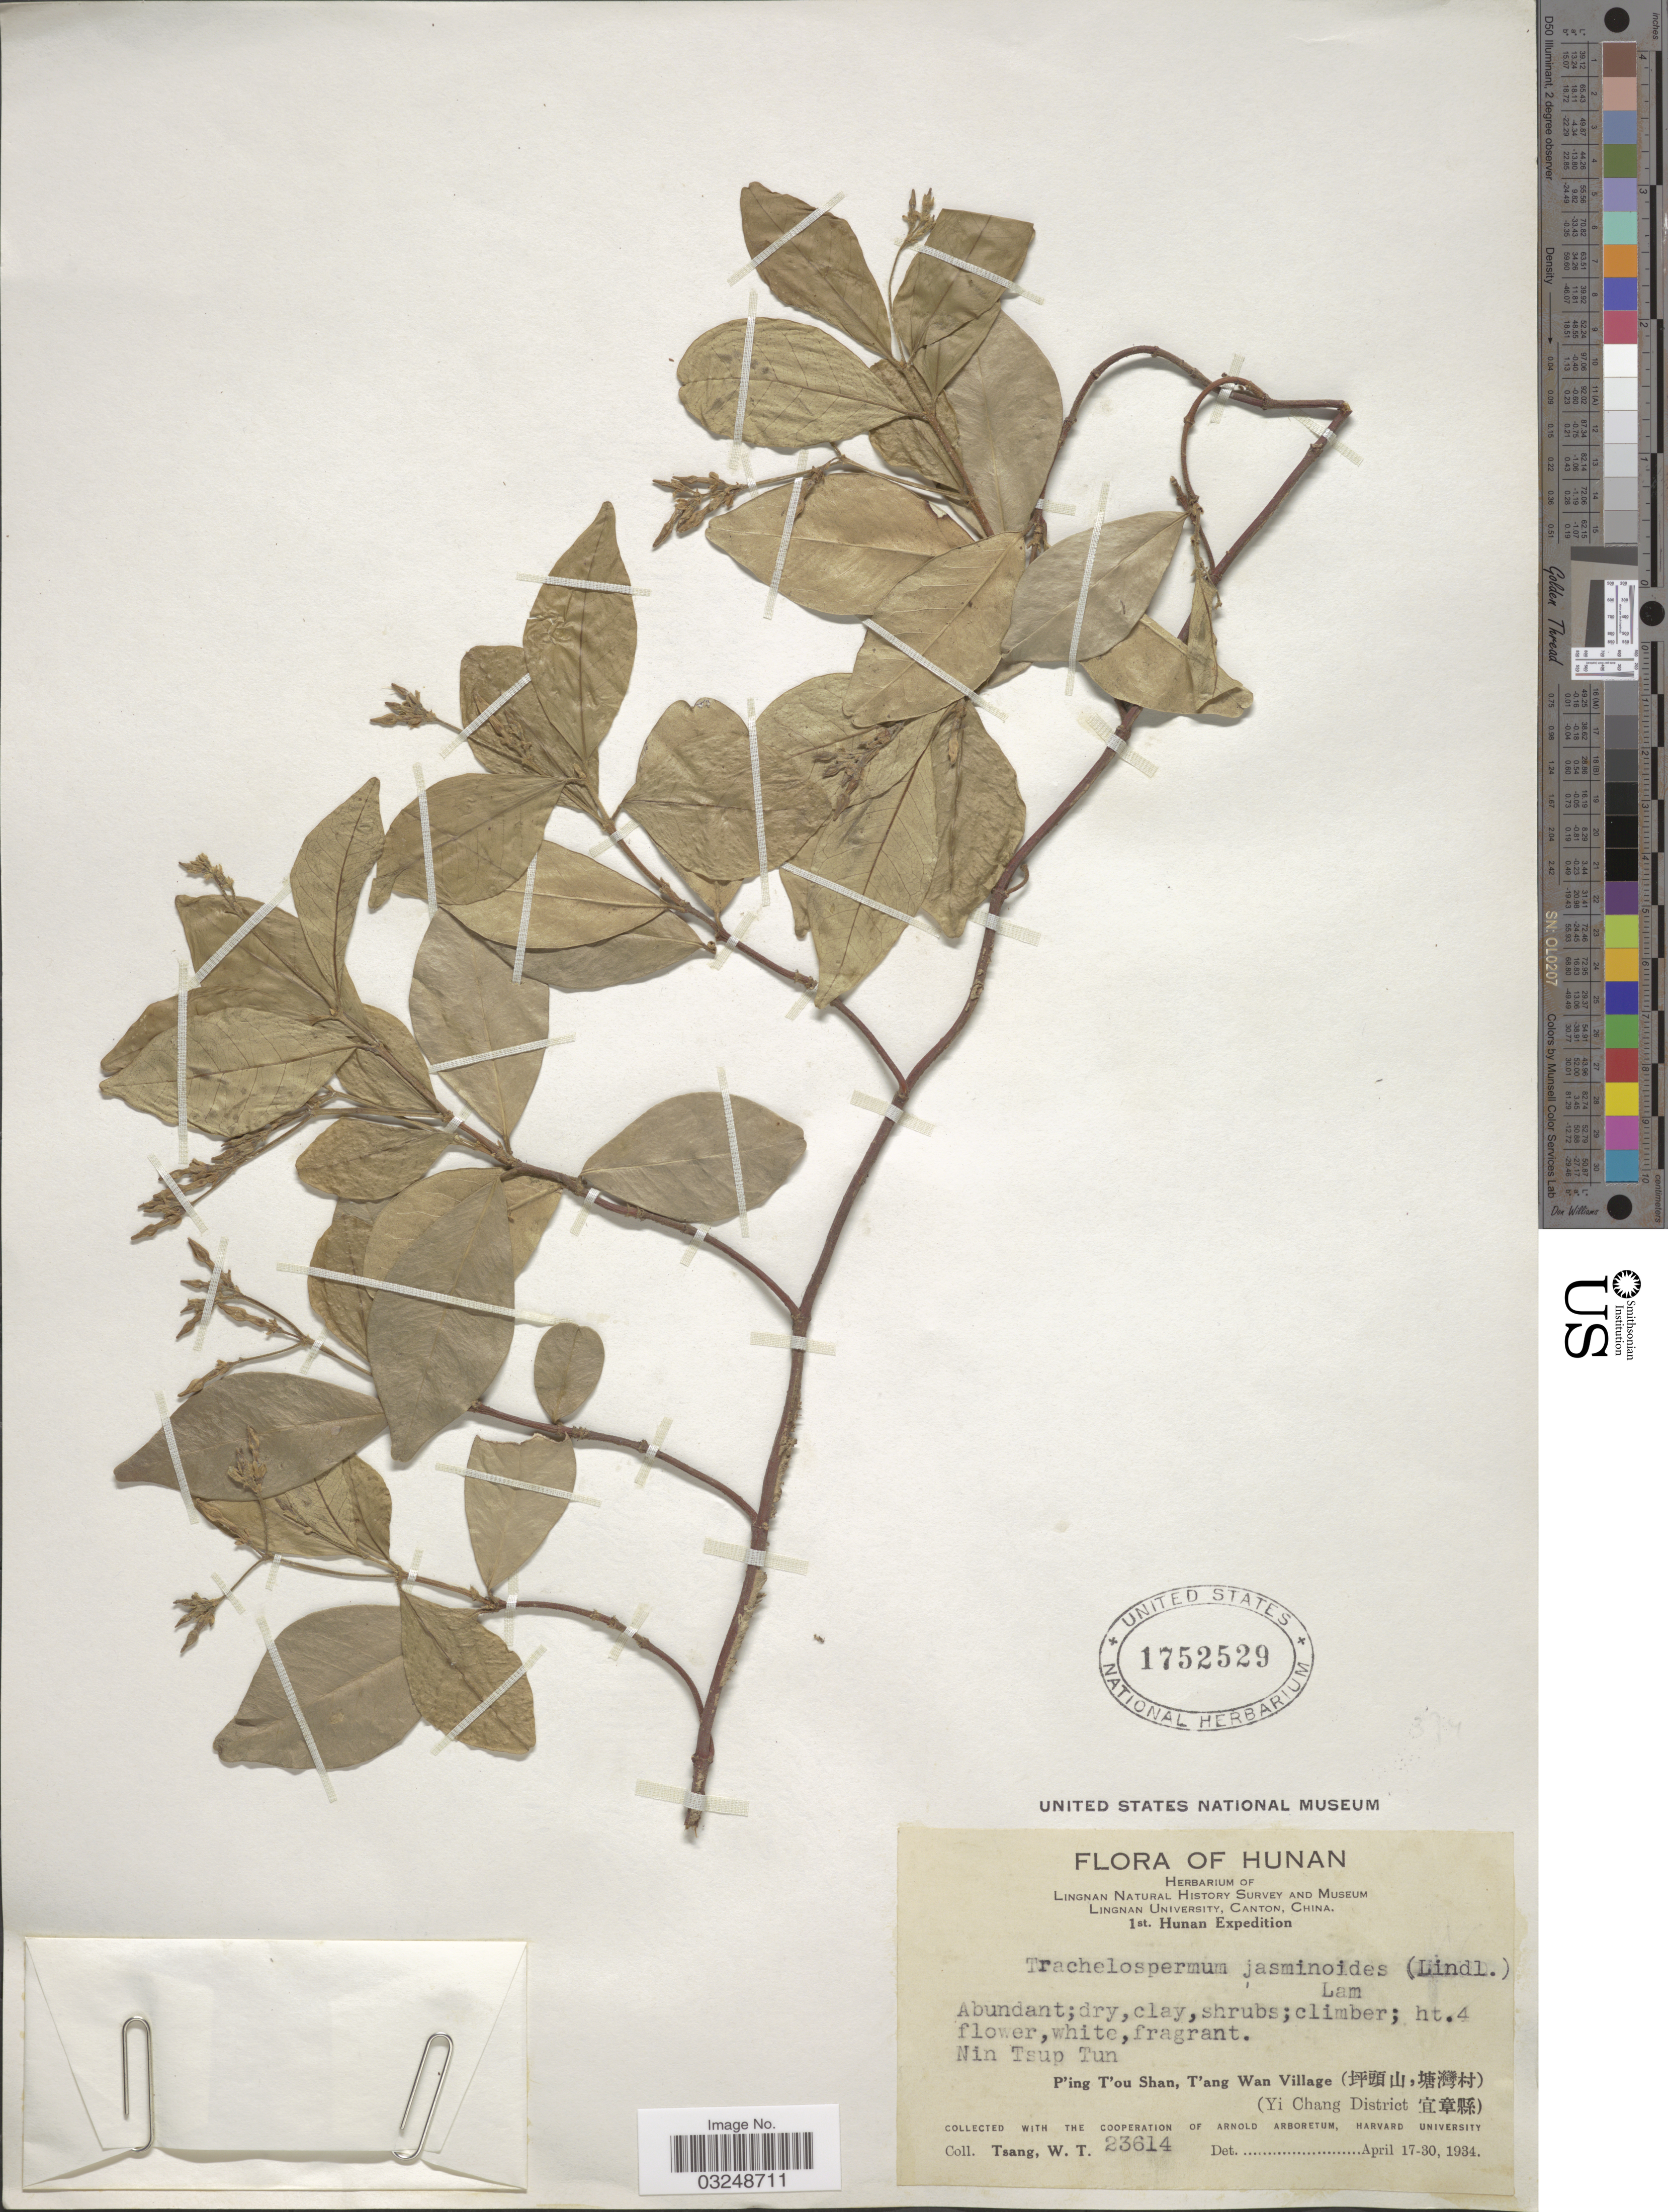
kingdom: Plantae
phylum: Tracheophyta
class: Magnoliopsida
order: Gentianales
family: Apocynaceae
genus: Trachelospermum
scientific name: Trachelospermum jasminoides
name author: (Lindl.) Lem.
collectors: W. T. Tsang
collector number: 23614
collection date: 1934-04-17/1934-04-30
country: China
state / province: Hunan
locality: Nin Tsup Tun, P'ing T'ou Shan, T'ang Wan Village, (Yi Chang District).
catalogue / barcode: US 1752529